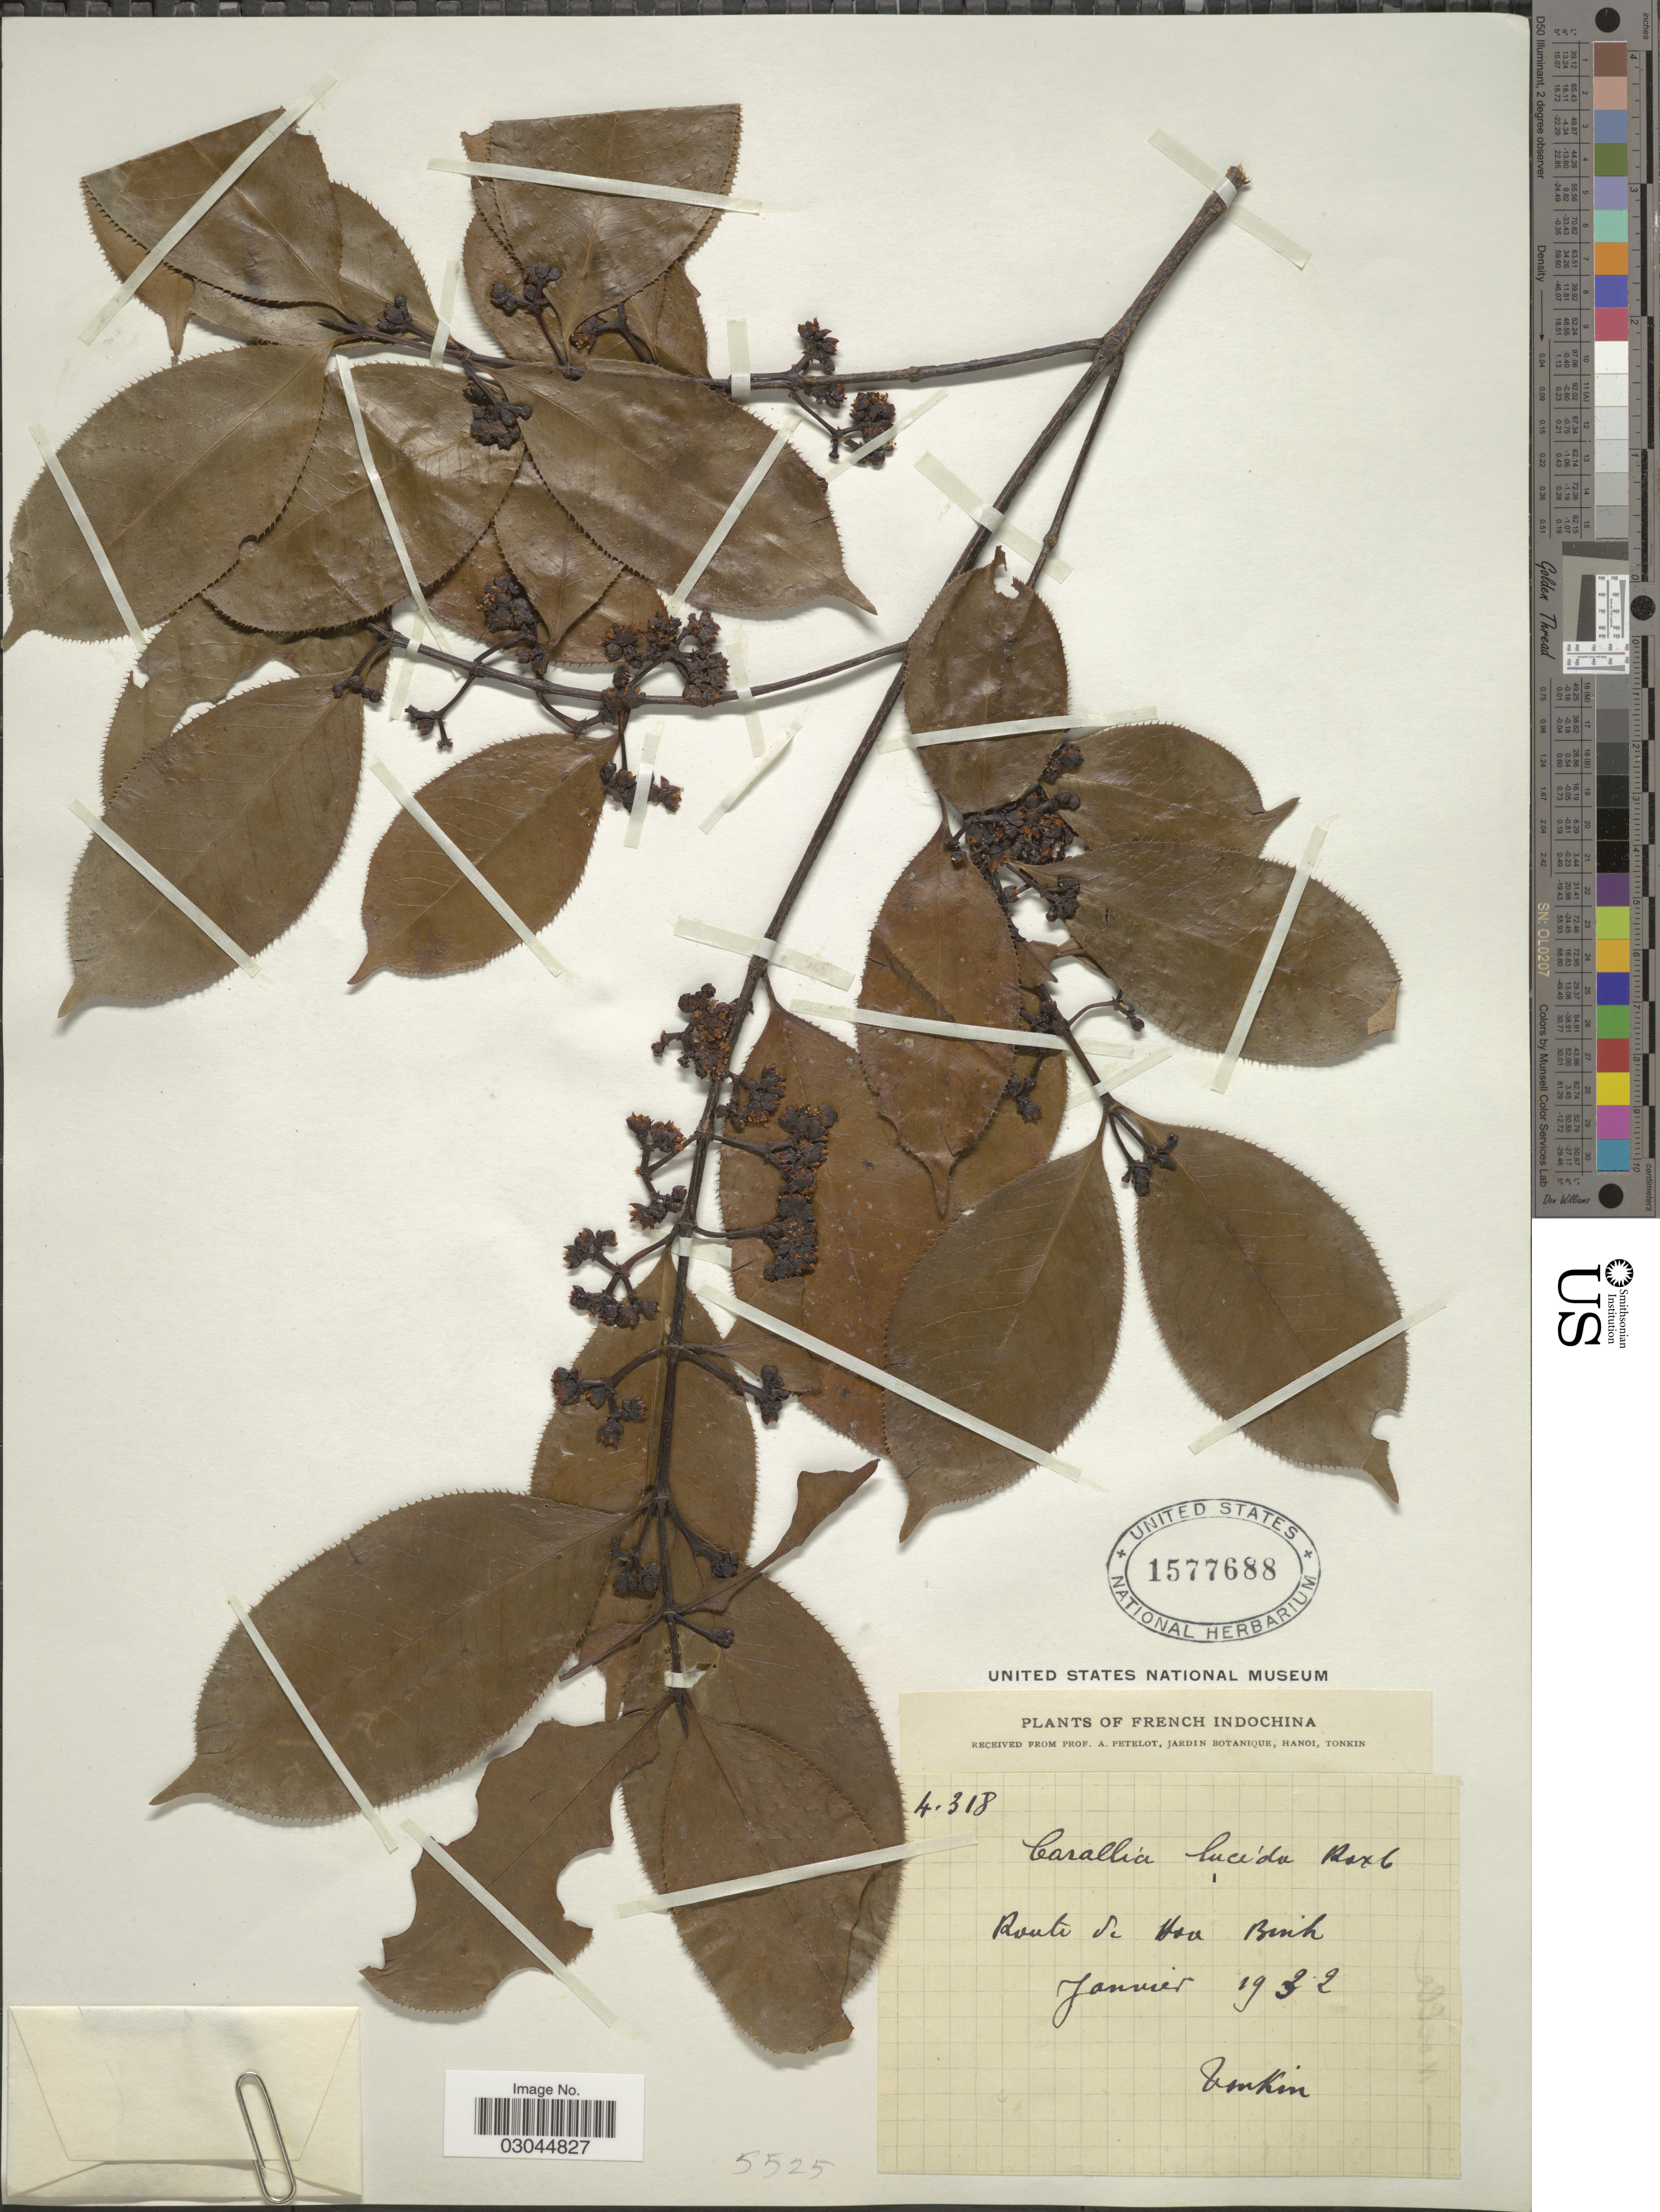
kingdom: Plantae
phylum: Tracheophyta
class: Magnoliopsida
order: Malpighiales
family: Rhizophoraceae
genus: Carallia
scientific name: Carallia lucida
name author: Roxb.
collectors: A. Petelot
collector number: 4318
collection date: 1932-01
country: Vietnam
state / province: Hoa Binh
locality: Tonkin. French Indochina. Route de Hoa Binh.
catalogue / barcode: US 1577688